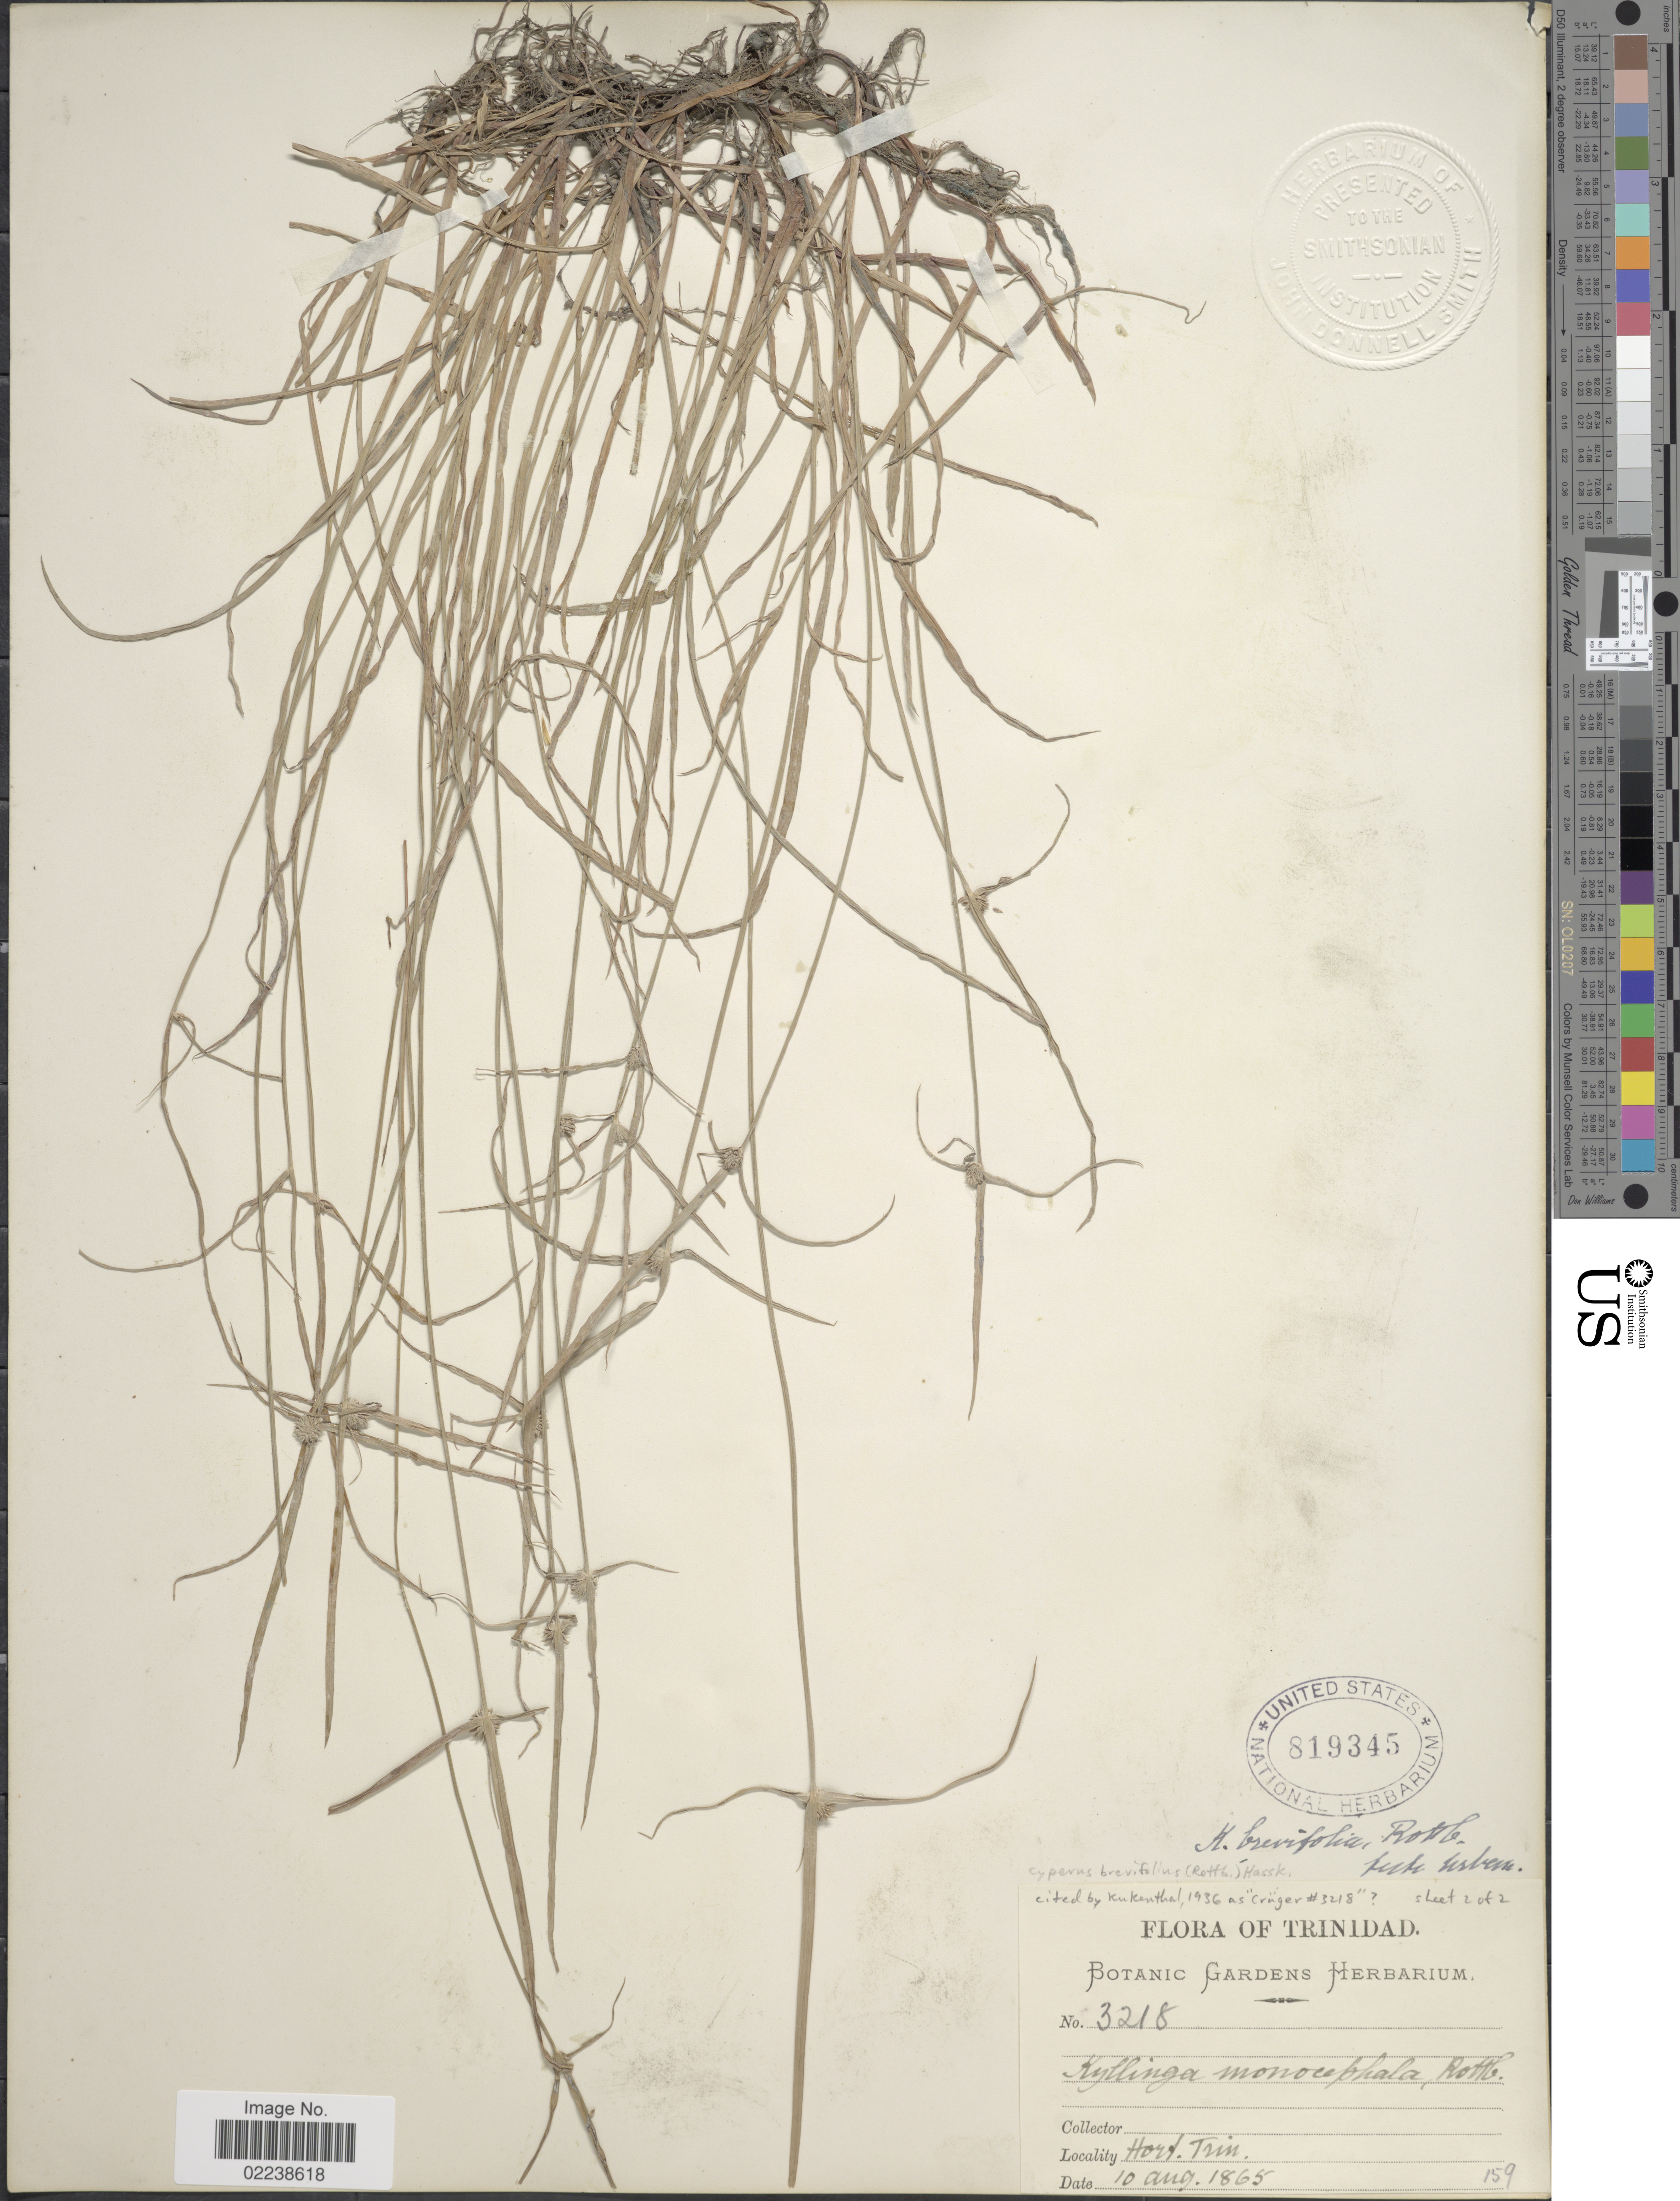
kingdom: Plantae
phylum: Tracheophyta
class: Liliopsida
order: Poales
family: Cyperaceae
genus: Cyperus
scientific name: Cyperus brevifolius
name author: (Rottb.) Hassk.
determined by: Strong, M. T., (US), Smithsonian Institution - National Museum of Natural History (UNITED STATES)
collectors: Botanic Gardens Herbarium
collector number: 3218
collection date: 1865-08-10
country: Trinidad and Tobago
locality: Trinidad. Hort. Trin.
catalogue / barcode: US 819345